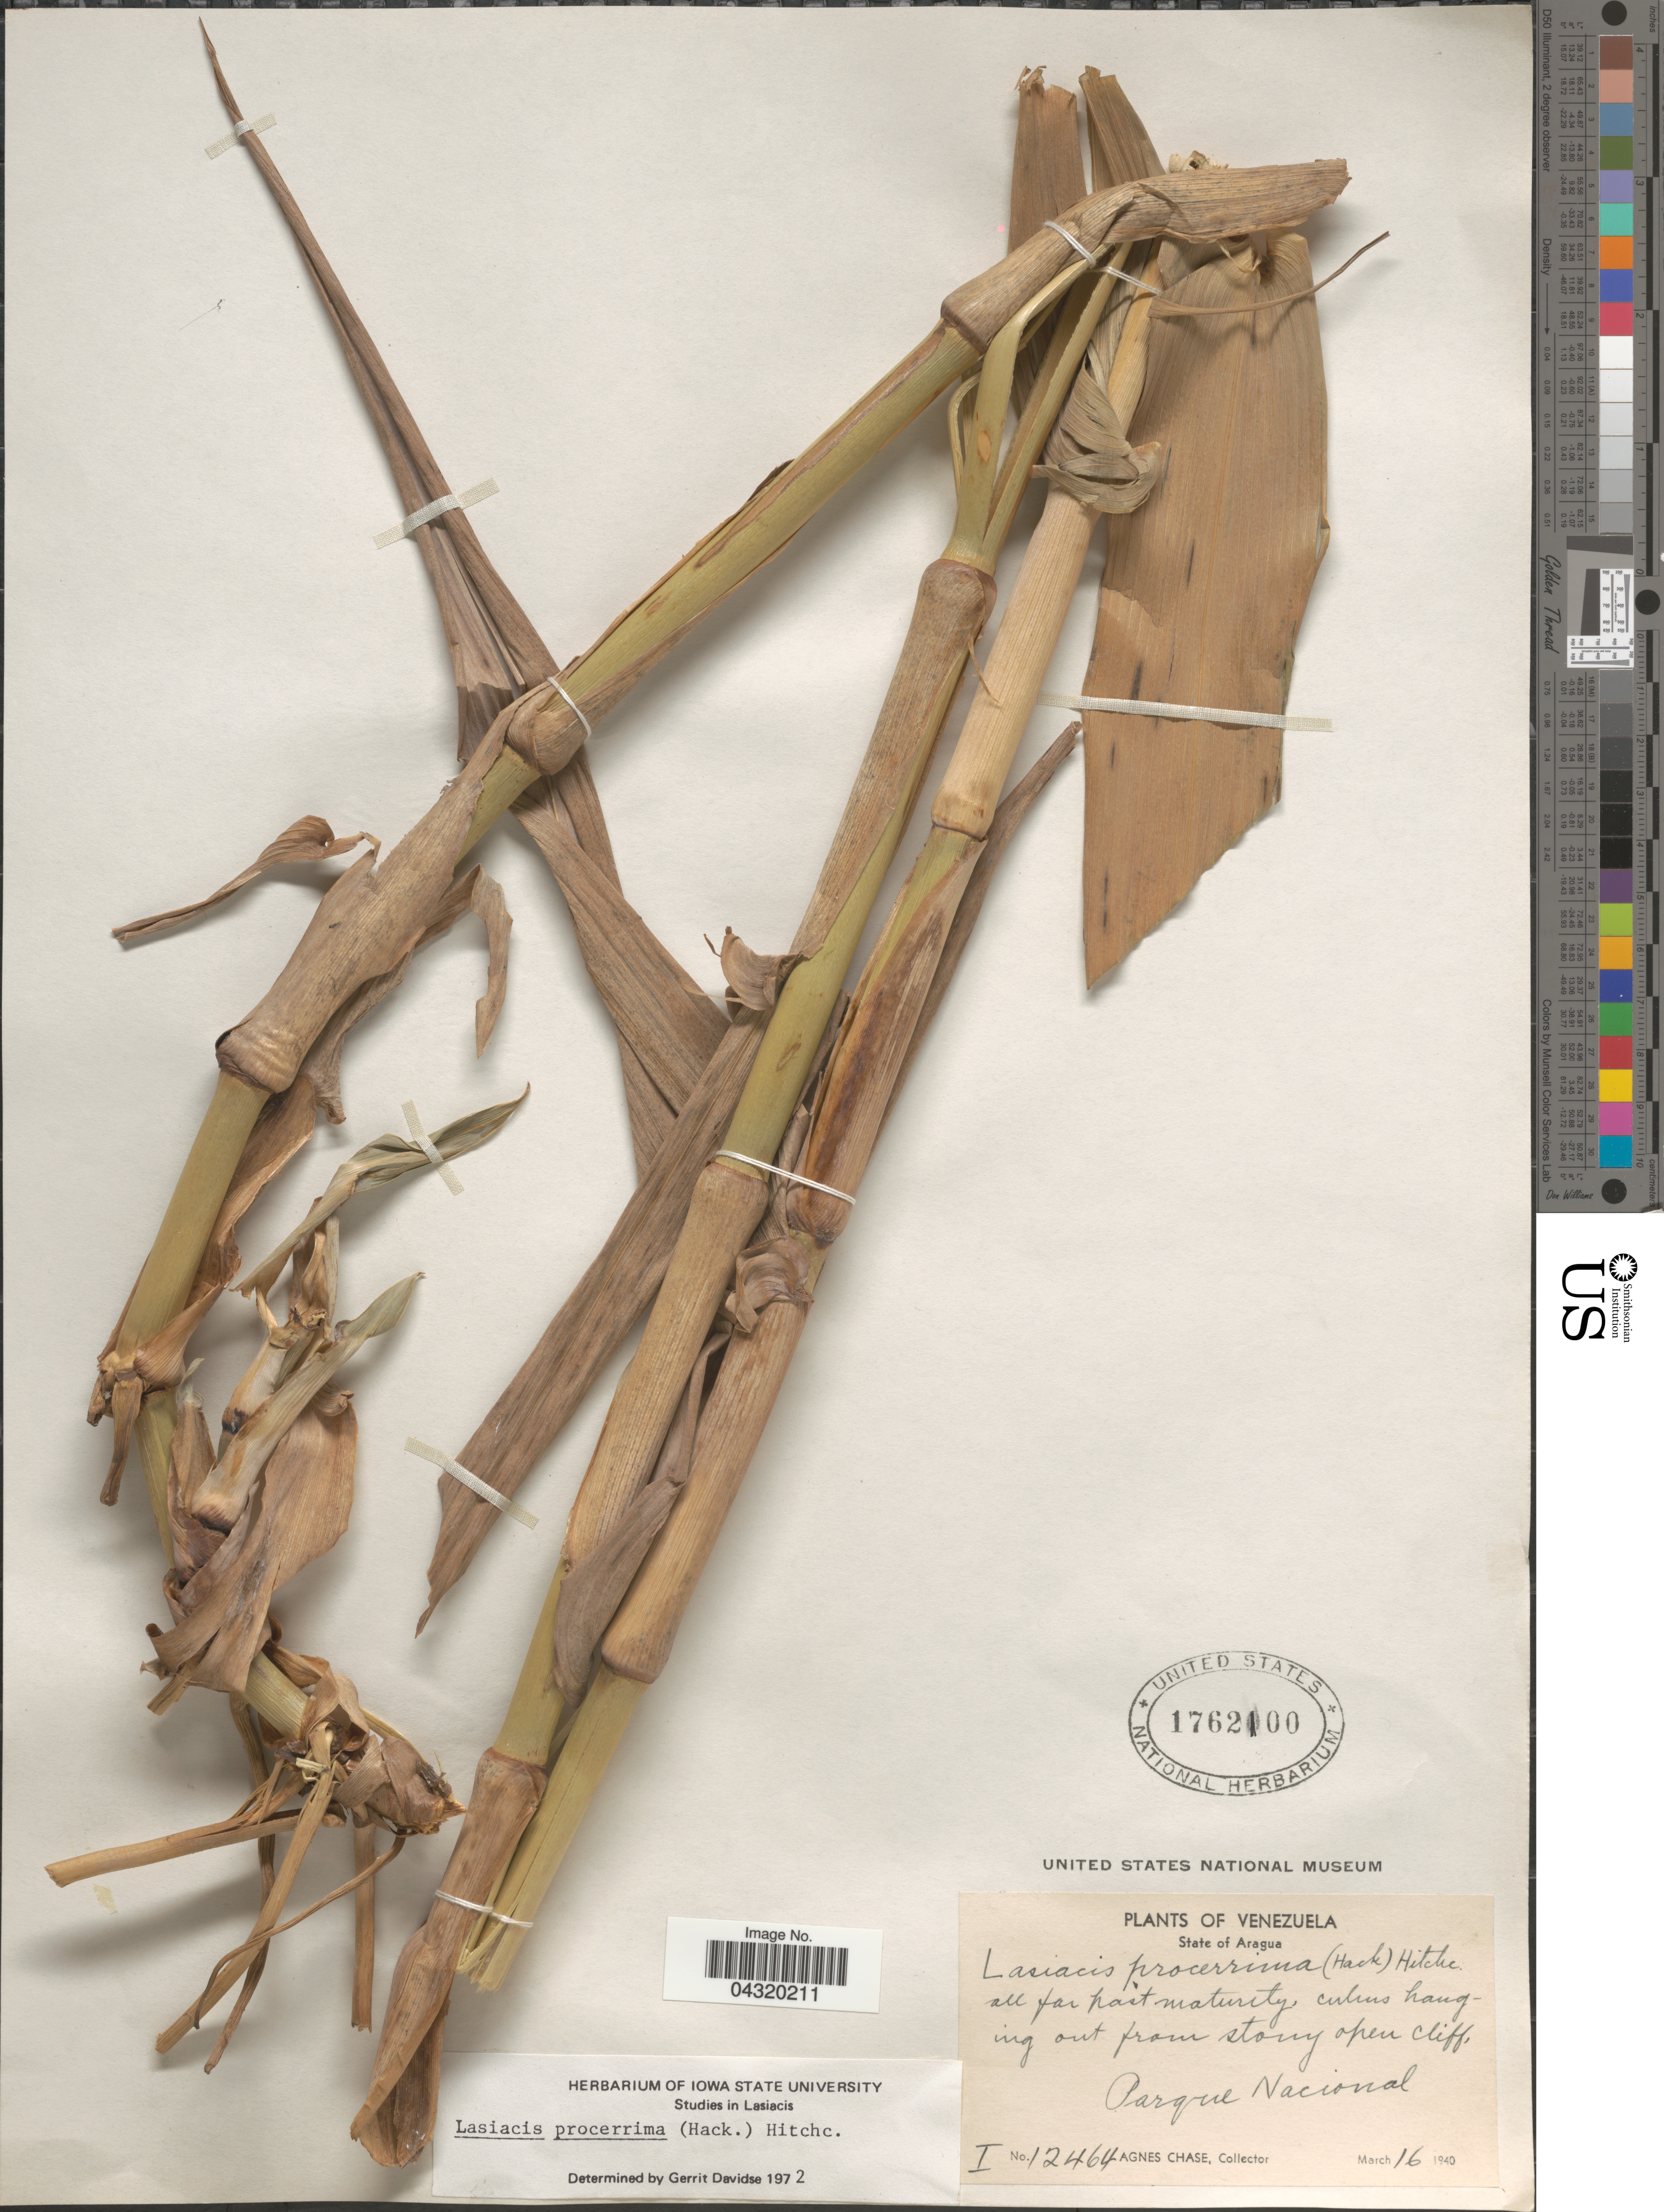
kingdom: Plantae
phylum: Tracheophyta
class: Liliopsida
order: Poales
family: Poaceae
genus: Lasiacis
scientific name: Lasiacis procerrima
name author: (Hack.) Hitchc.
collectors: A. Chase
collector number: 12464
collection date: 1940-03-16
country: Venezuela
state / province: Aragua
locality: Parque Nacional.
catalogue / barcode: US 1762100